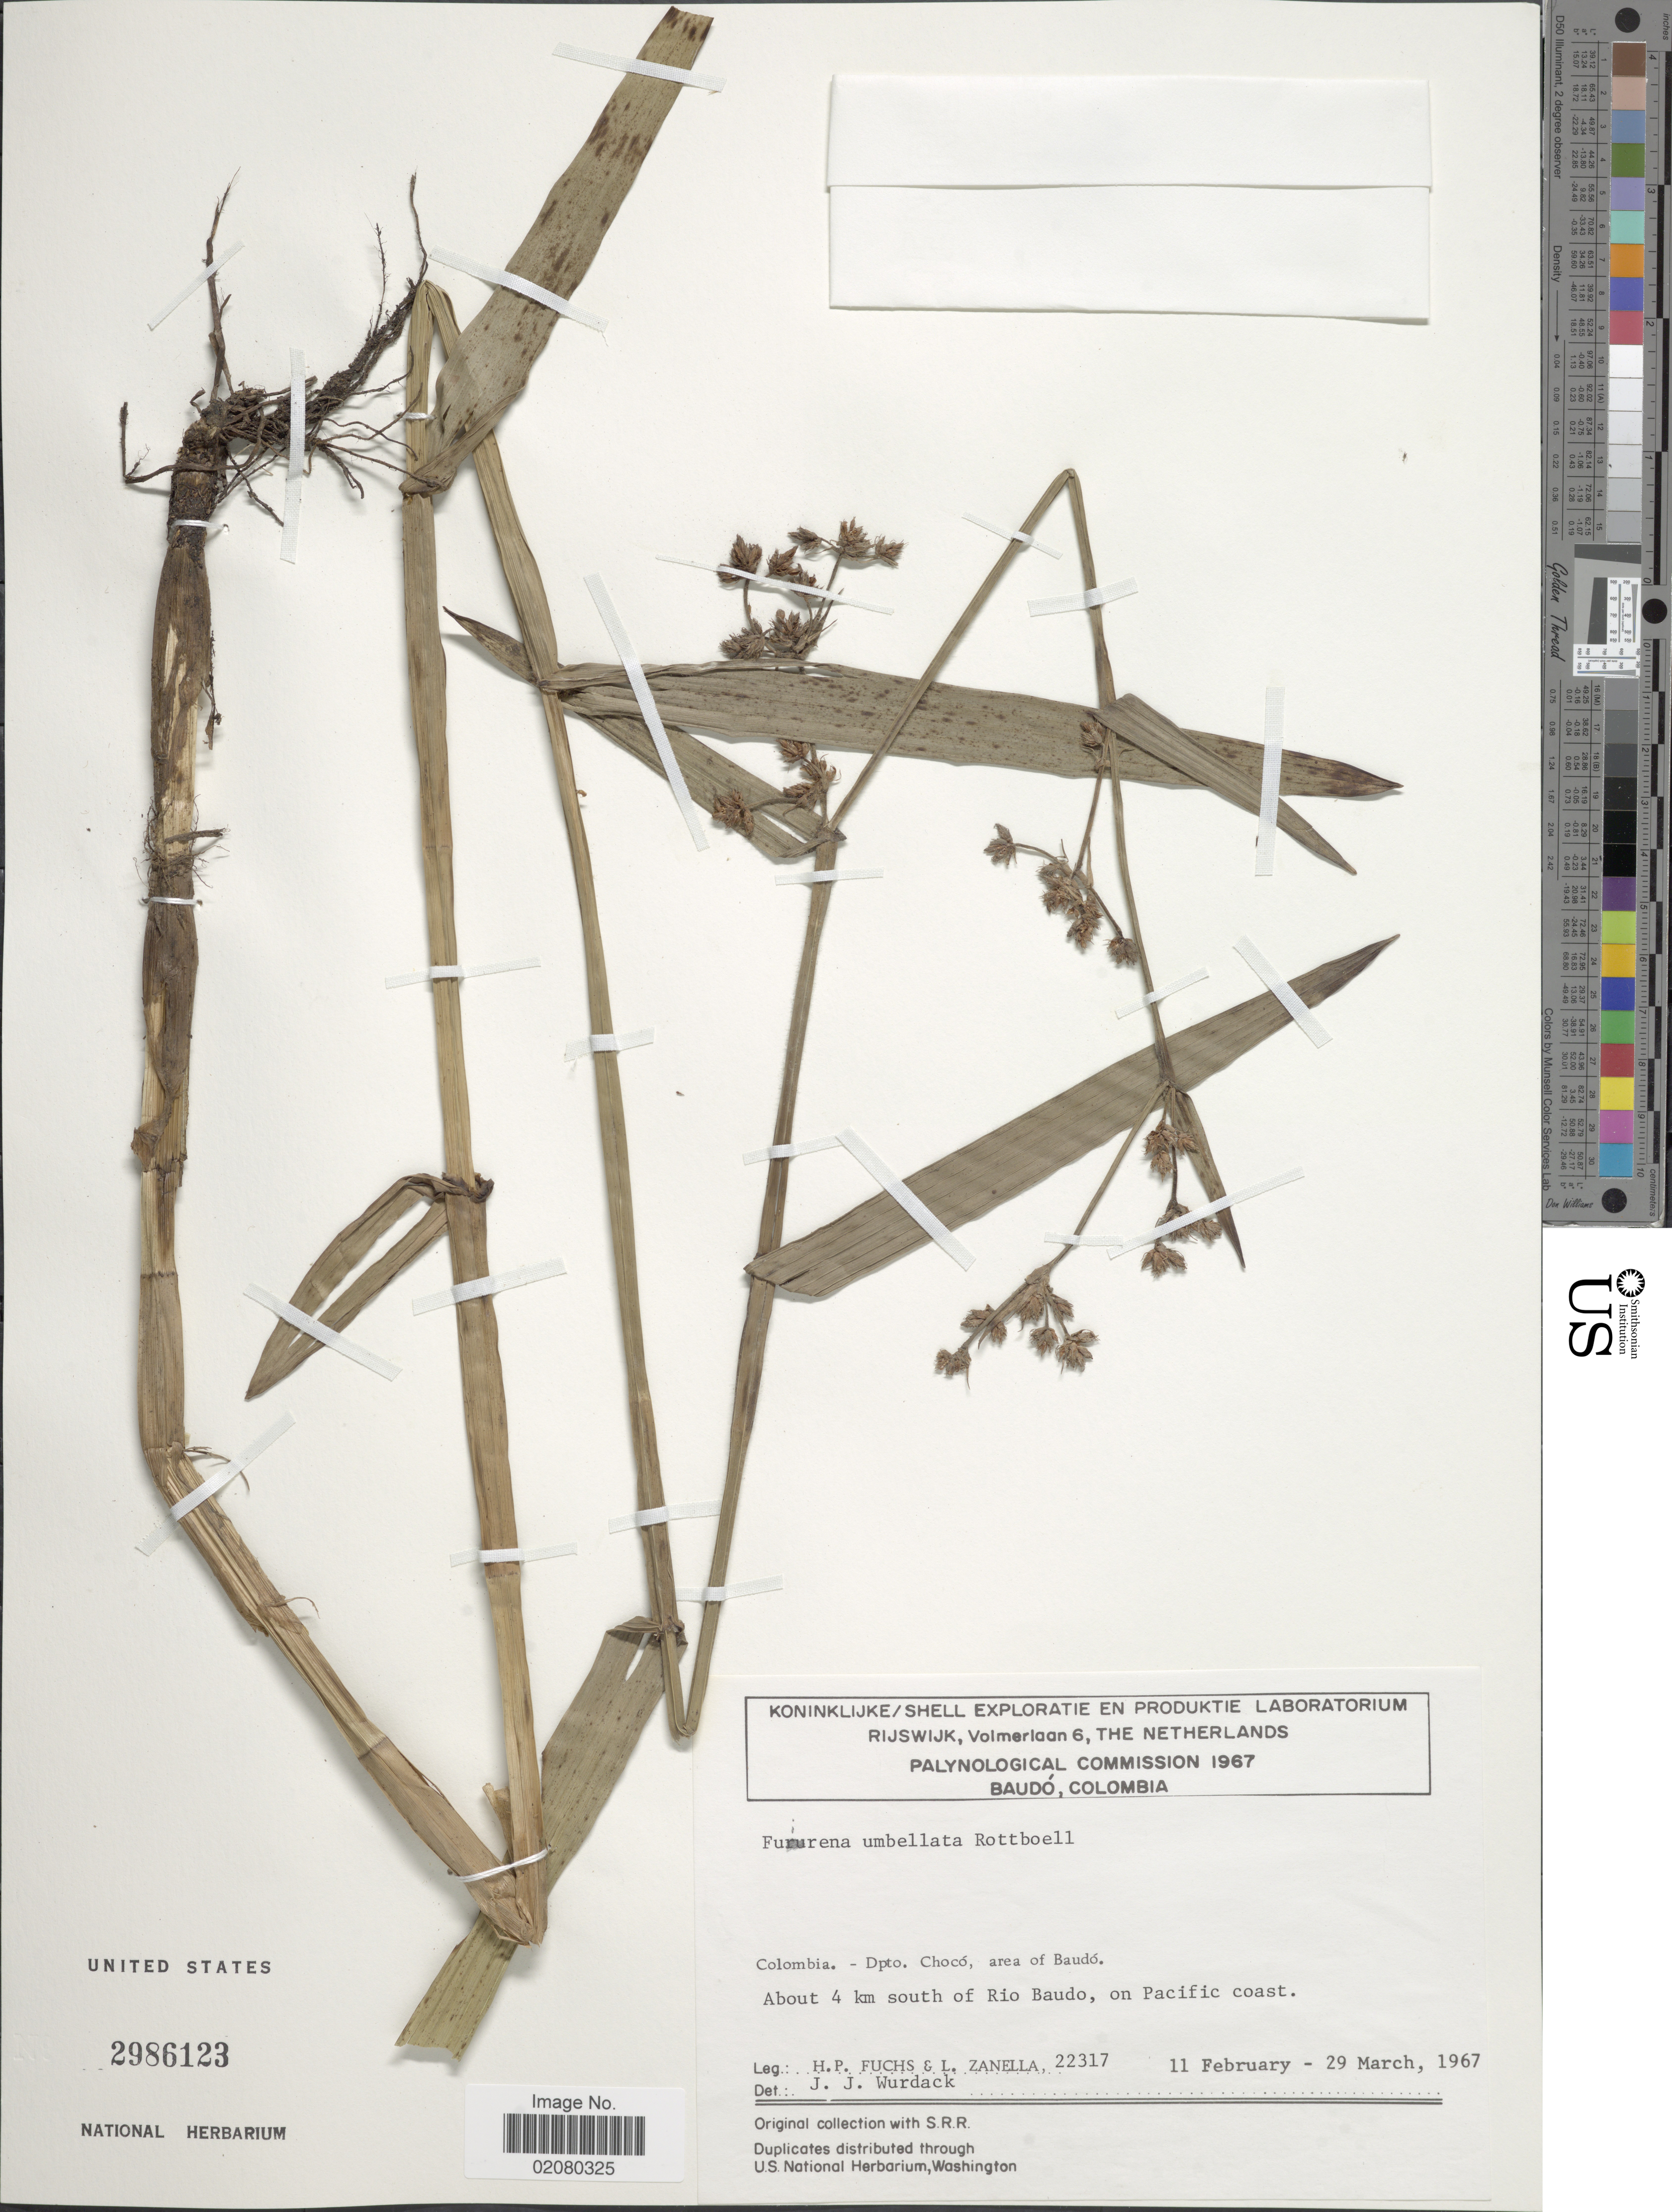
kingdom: Plantae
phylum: Tracheophyta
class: Liliopsida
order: Poales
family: Cyperaceae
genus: Fuirena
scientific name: Fuirena umbellata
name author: Rottb.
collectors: H. P. Fuchs & L. Zanella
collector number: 22317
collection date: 1967-02-11/1967-03-29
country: Colombia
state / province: Chocó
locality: Dpto. Choco, area of Baudo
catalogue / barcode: US 2986123